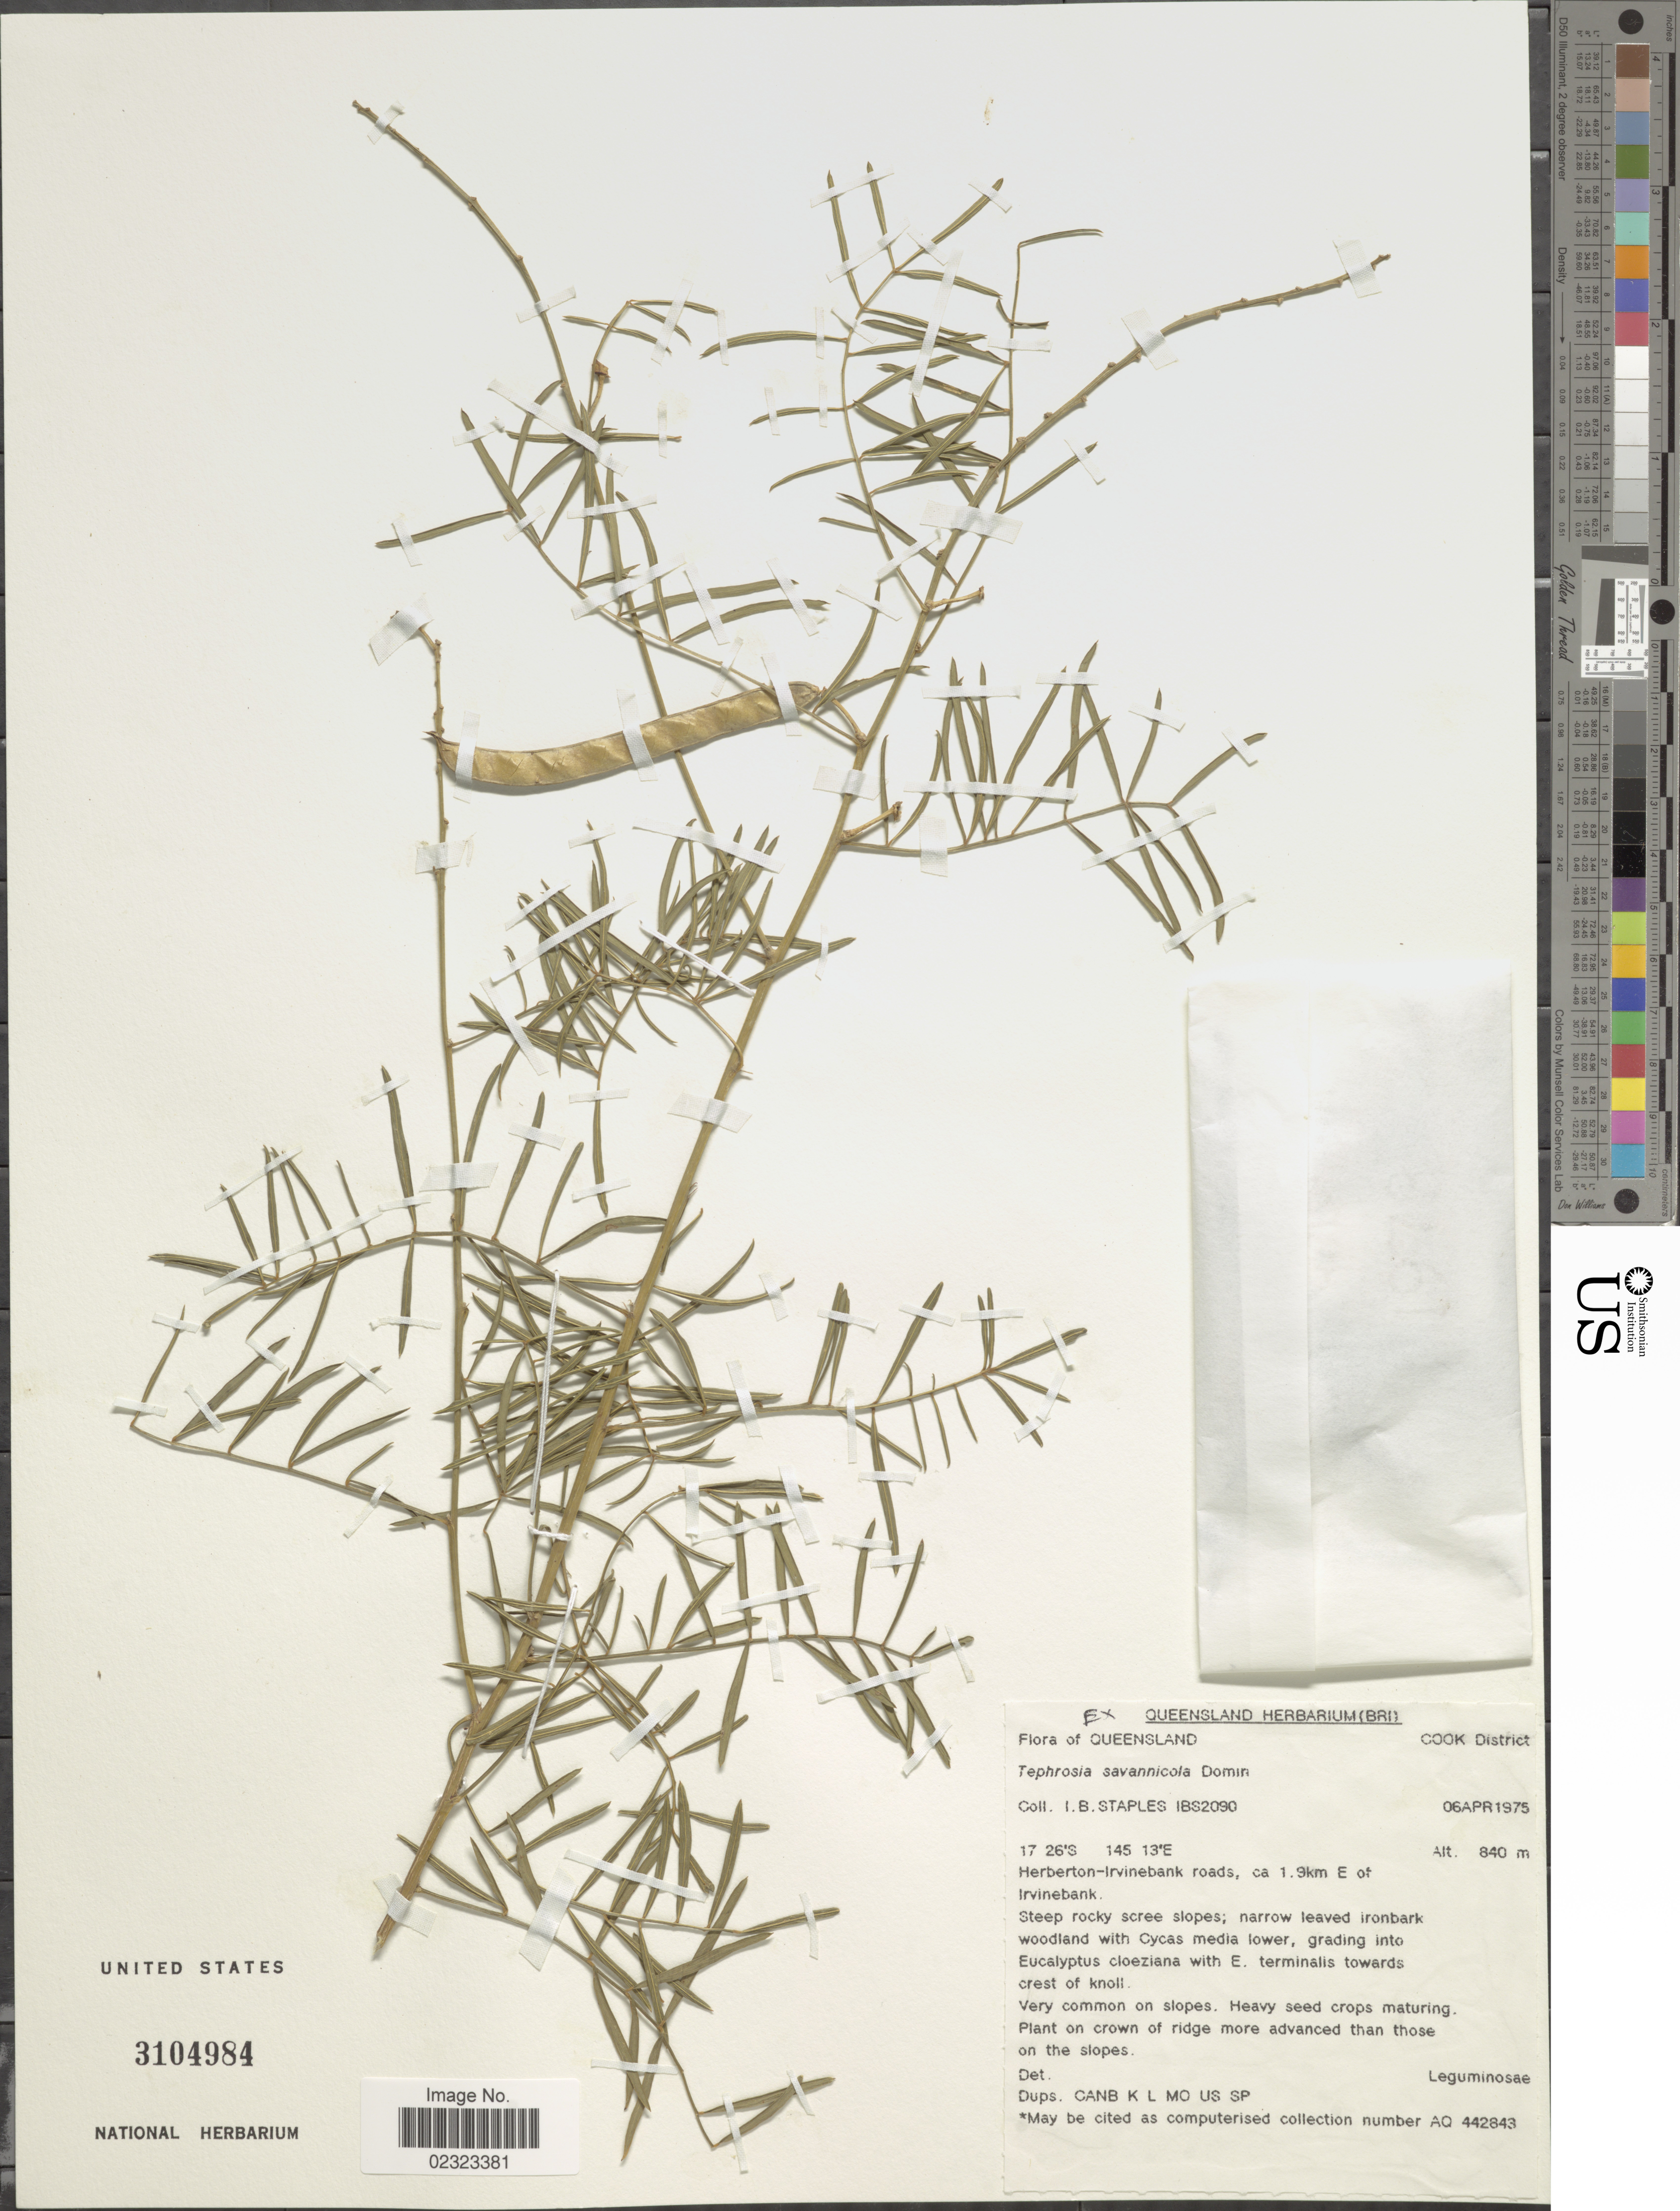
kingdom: Plantae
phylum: Tracheophyta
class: Magnoliopsida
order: Fabales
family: Fabaceae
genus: Tephrosia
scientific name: Tephrosia savannicola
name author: Domin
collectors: I. Staples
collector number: IBS2090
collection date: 1975-04-06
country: Australia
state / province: Queensland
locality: Cook District, Herberton-Irvinebank roads, ca. 1.9km E of Irvinebank, steep rocky scree slopes.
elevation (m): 840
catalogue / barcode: US 3104984